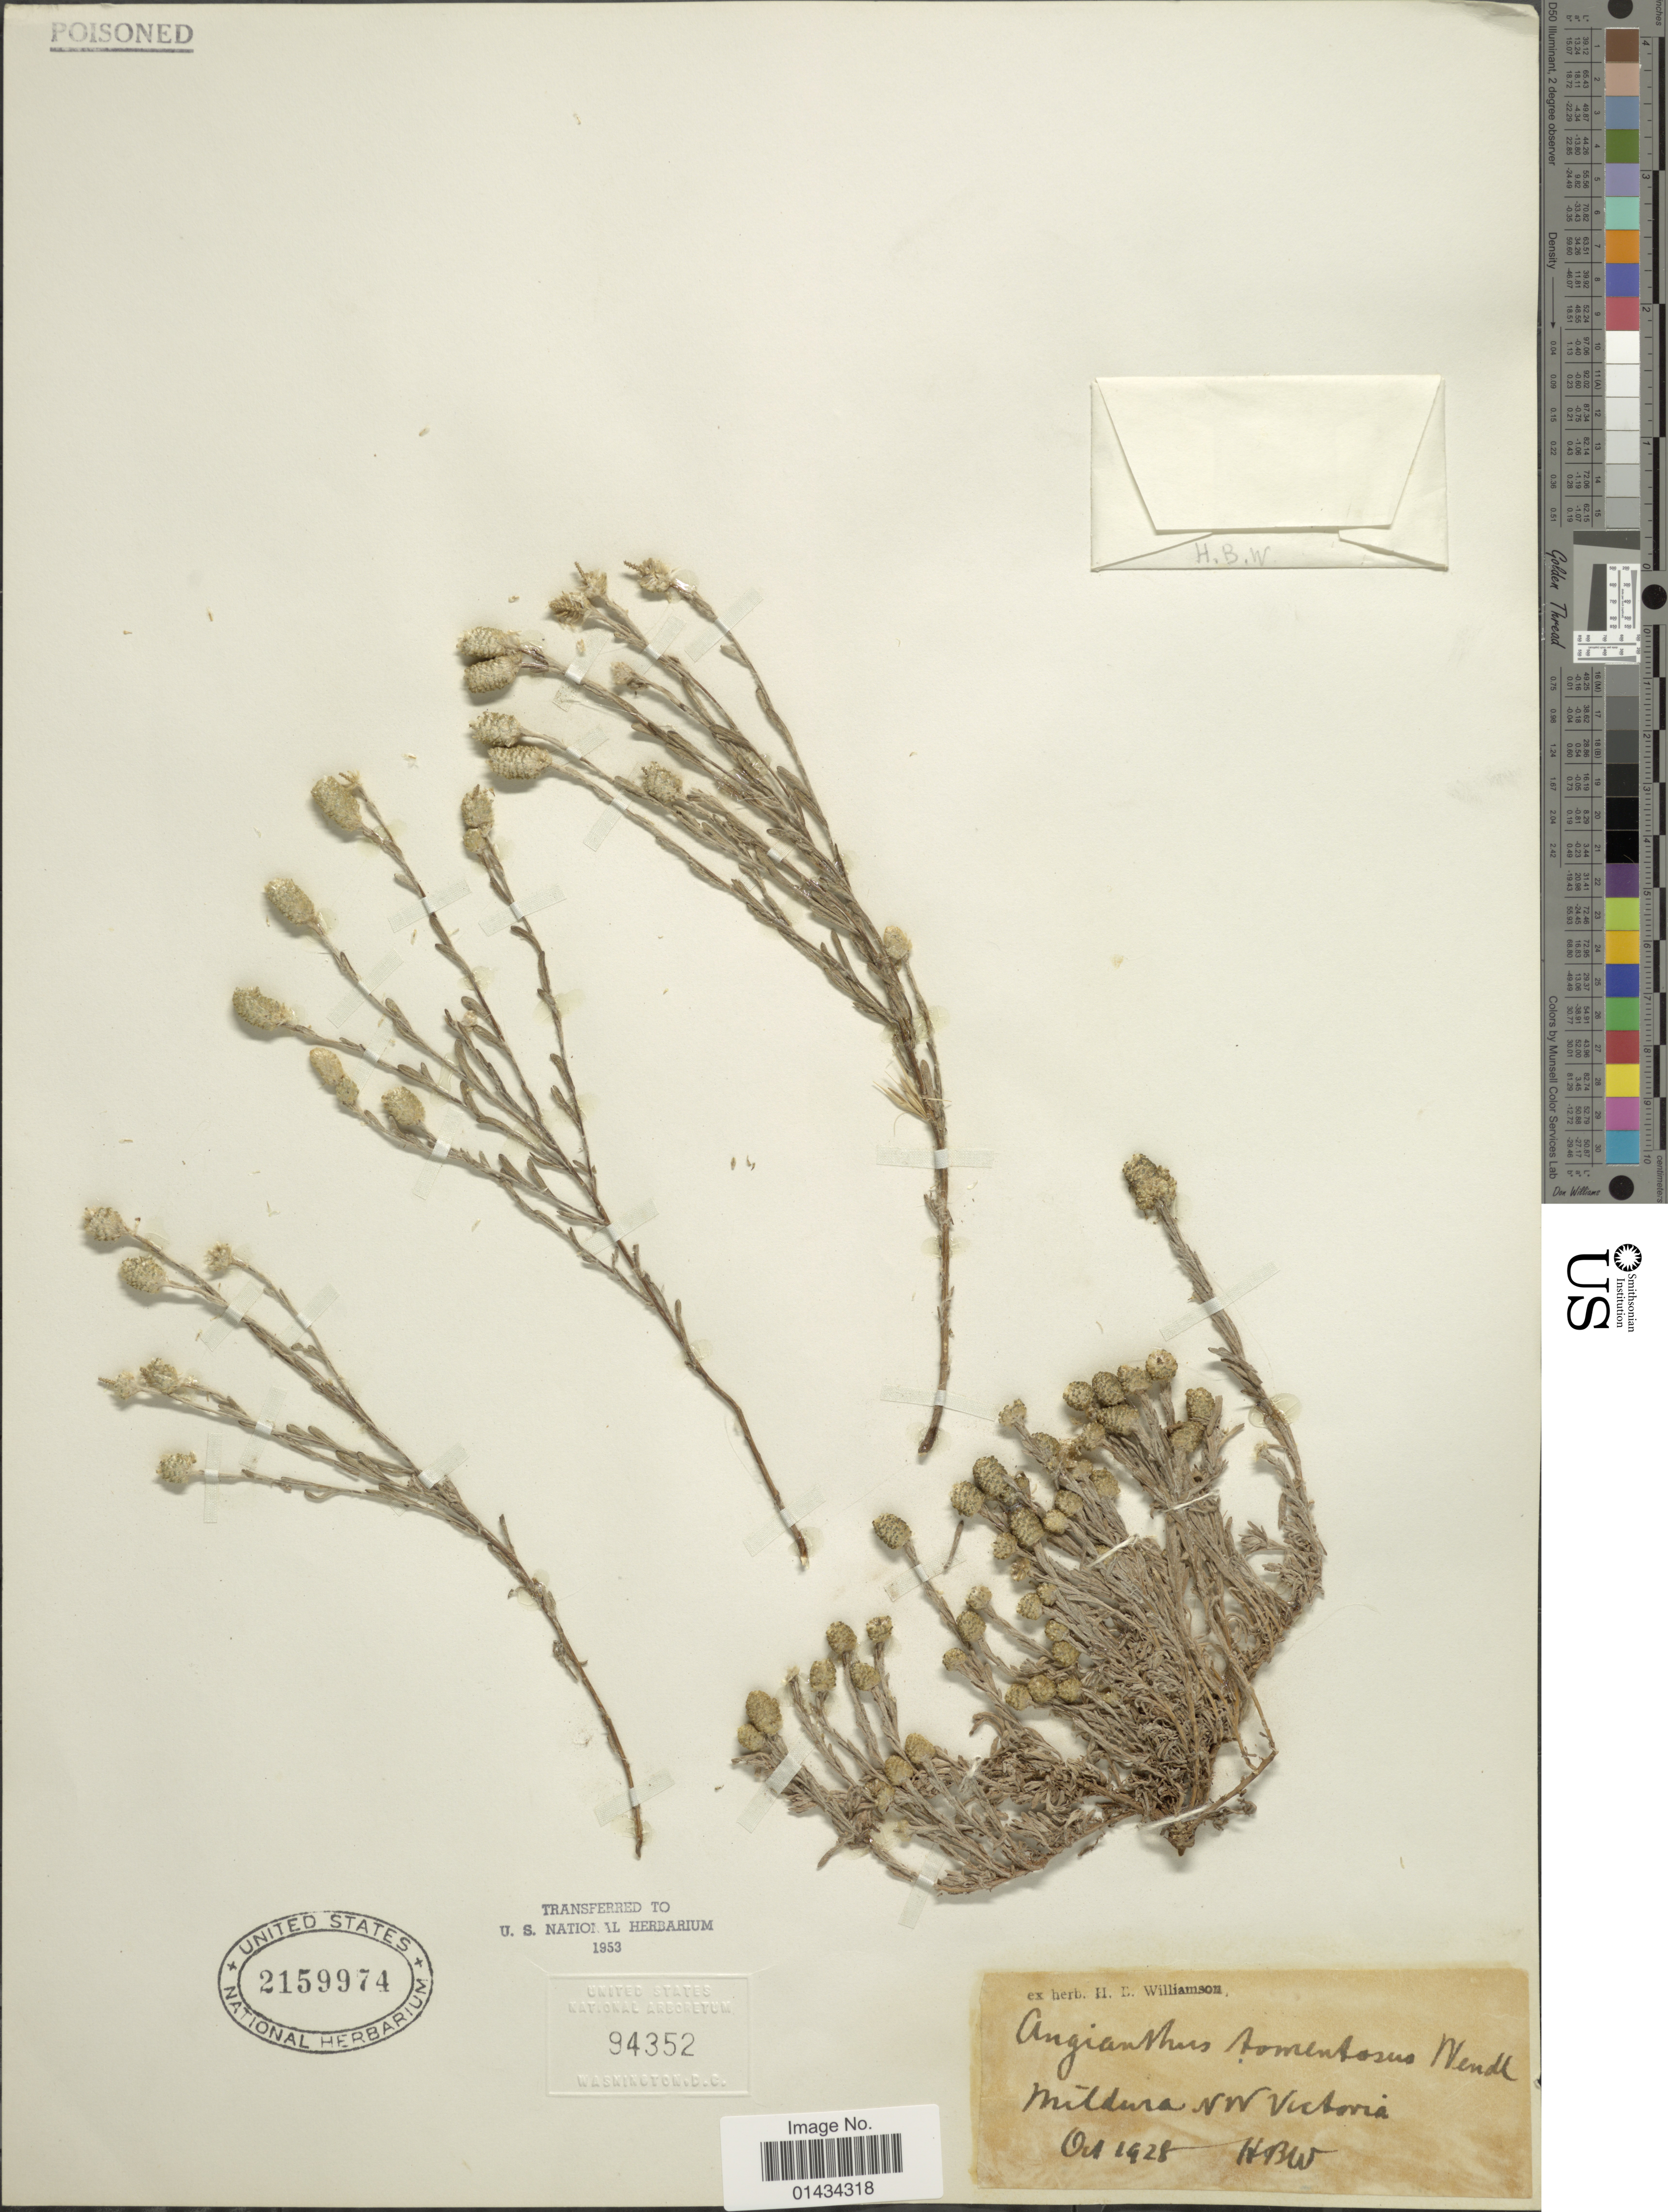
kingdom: Plantae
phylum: Tracheophyta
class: Magnoliopsida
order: Asterales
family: Asteraceae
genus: Angianthus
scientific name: Angianthus tomentosus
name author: J.C. Wendl.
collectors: H. Williamson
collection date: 1928-10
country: Australia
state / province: Victoria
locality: Mildura, NW Victoria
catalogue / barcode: US 2159974